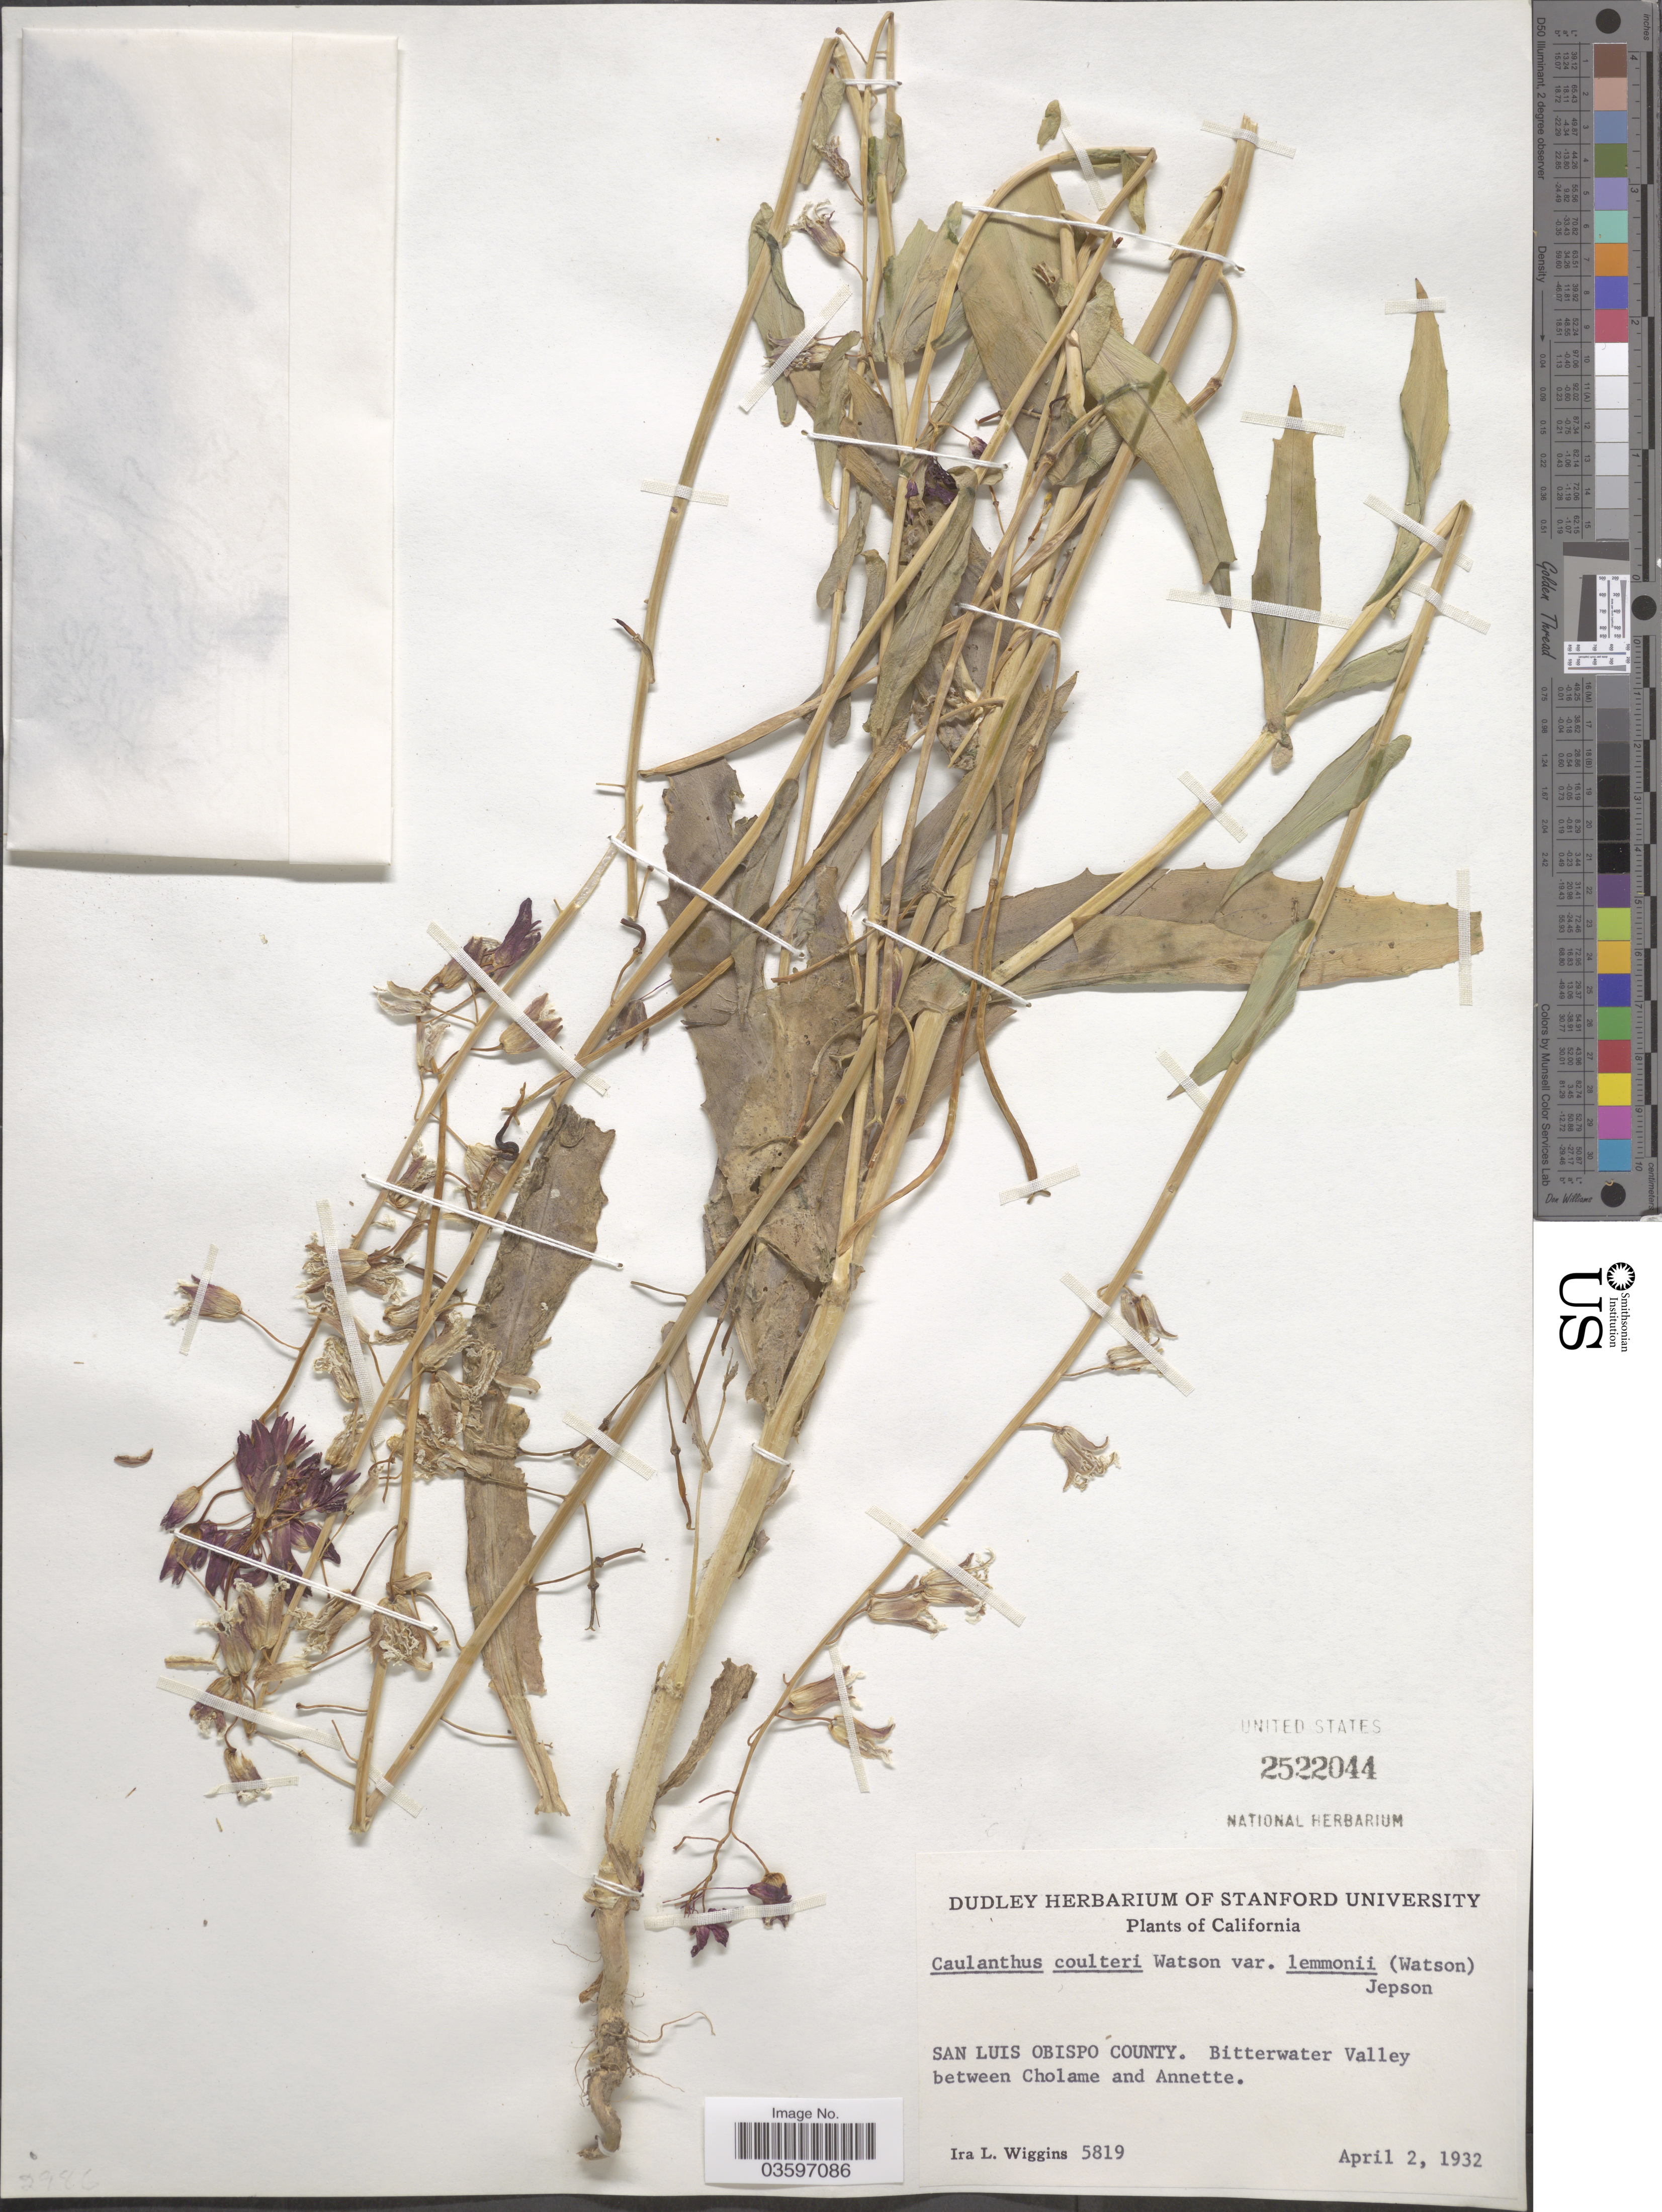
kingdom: Plantae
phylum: Tracheophyta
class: Magnoliopsida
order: Brassicales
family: Brassicaceae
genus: Caulanthus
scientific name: Caulanthus lemmonii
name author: S. Watson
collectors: I. L. Wiggins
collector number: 5819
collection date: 1932-04-02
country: United States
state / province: California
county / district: San Luis Obispo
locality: San Luis Obispo County. Bitterwater Valley between Cholame and Annette.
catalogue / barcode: US 2522044